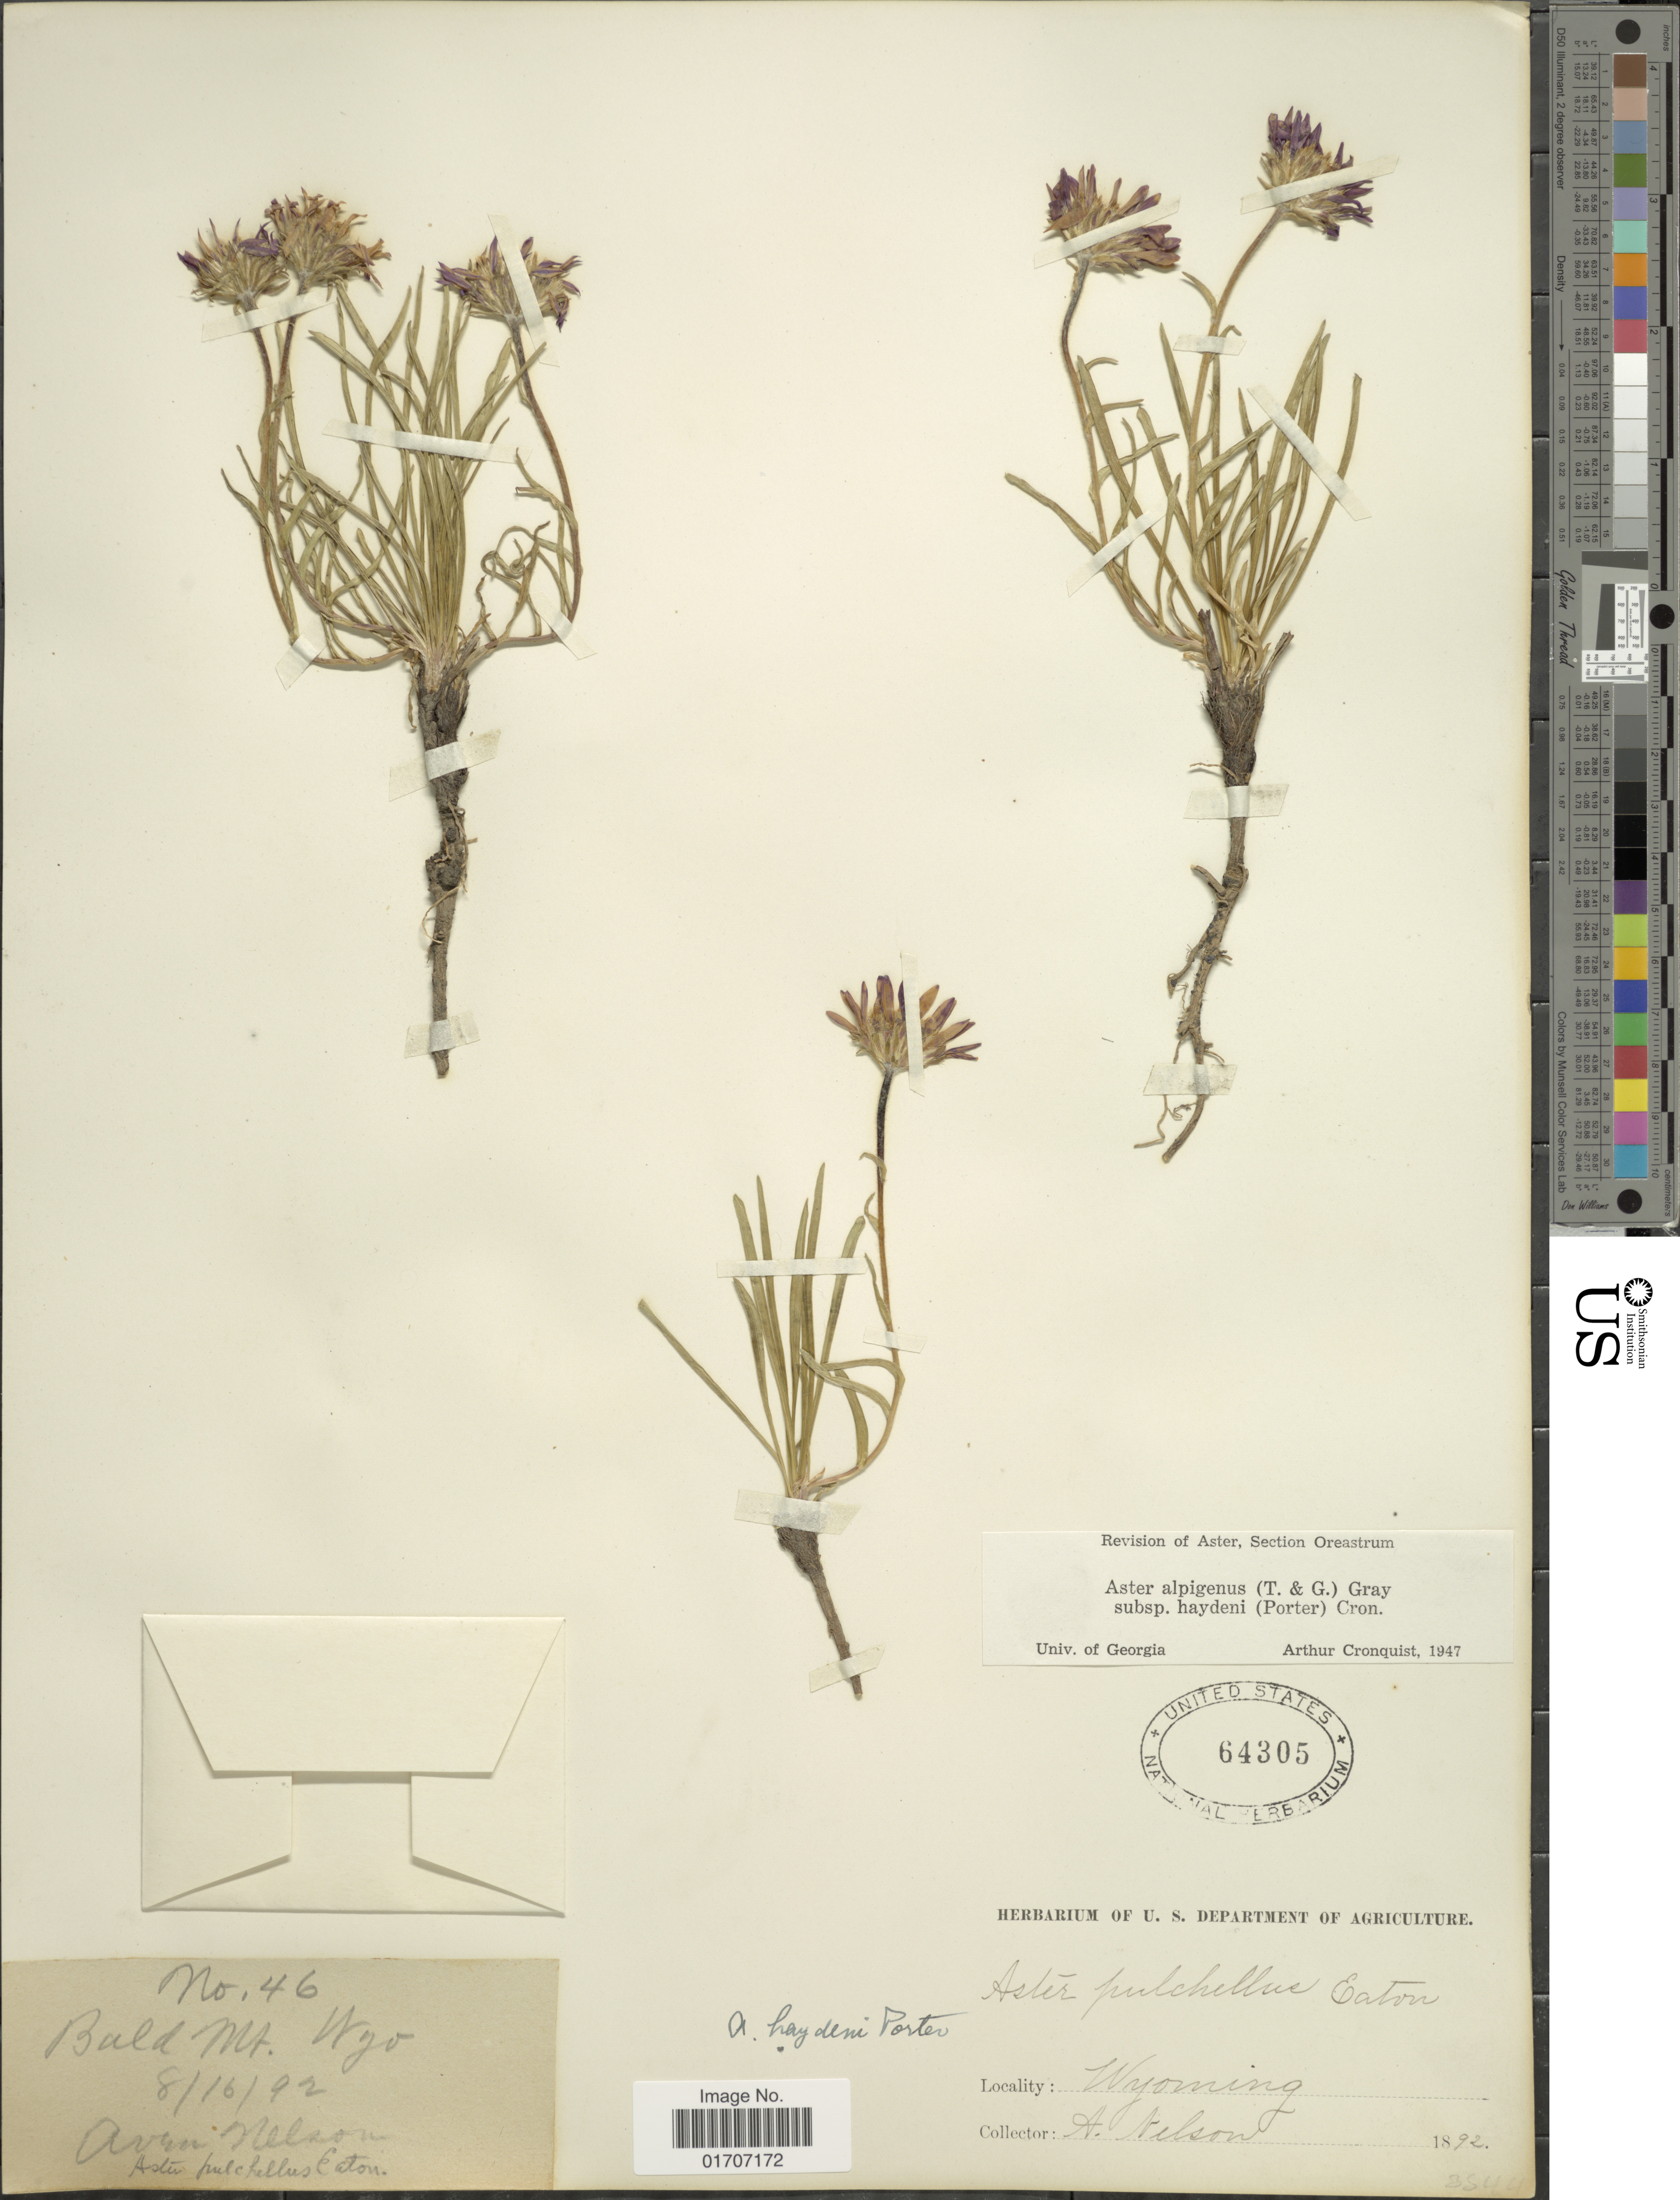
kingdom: Plantae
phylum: Tracheophyta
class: Magnoliopsida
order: Asterales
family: Asteraceae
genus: Oreostemma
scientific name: Oreostemma alpigenum var. haydenii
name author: (Porter) G.L. Nesom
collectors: A. Nelson & A. Eaton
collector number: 46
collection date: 1892-08-16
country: United States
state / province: Wyoming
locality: Bald Mr., Wyo.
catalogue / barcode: US 64305